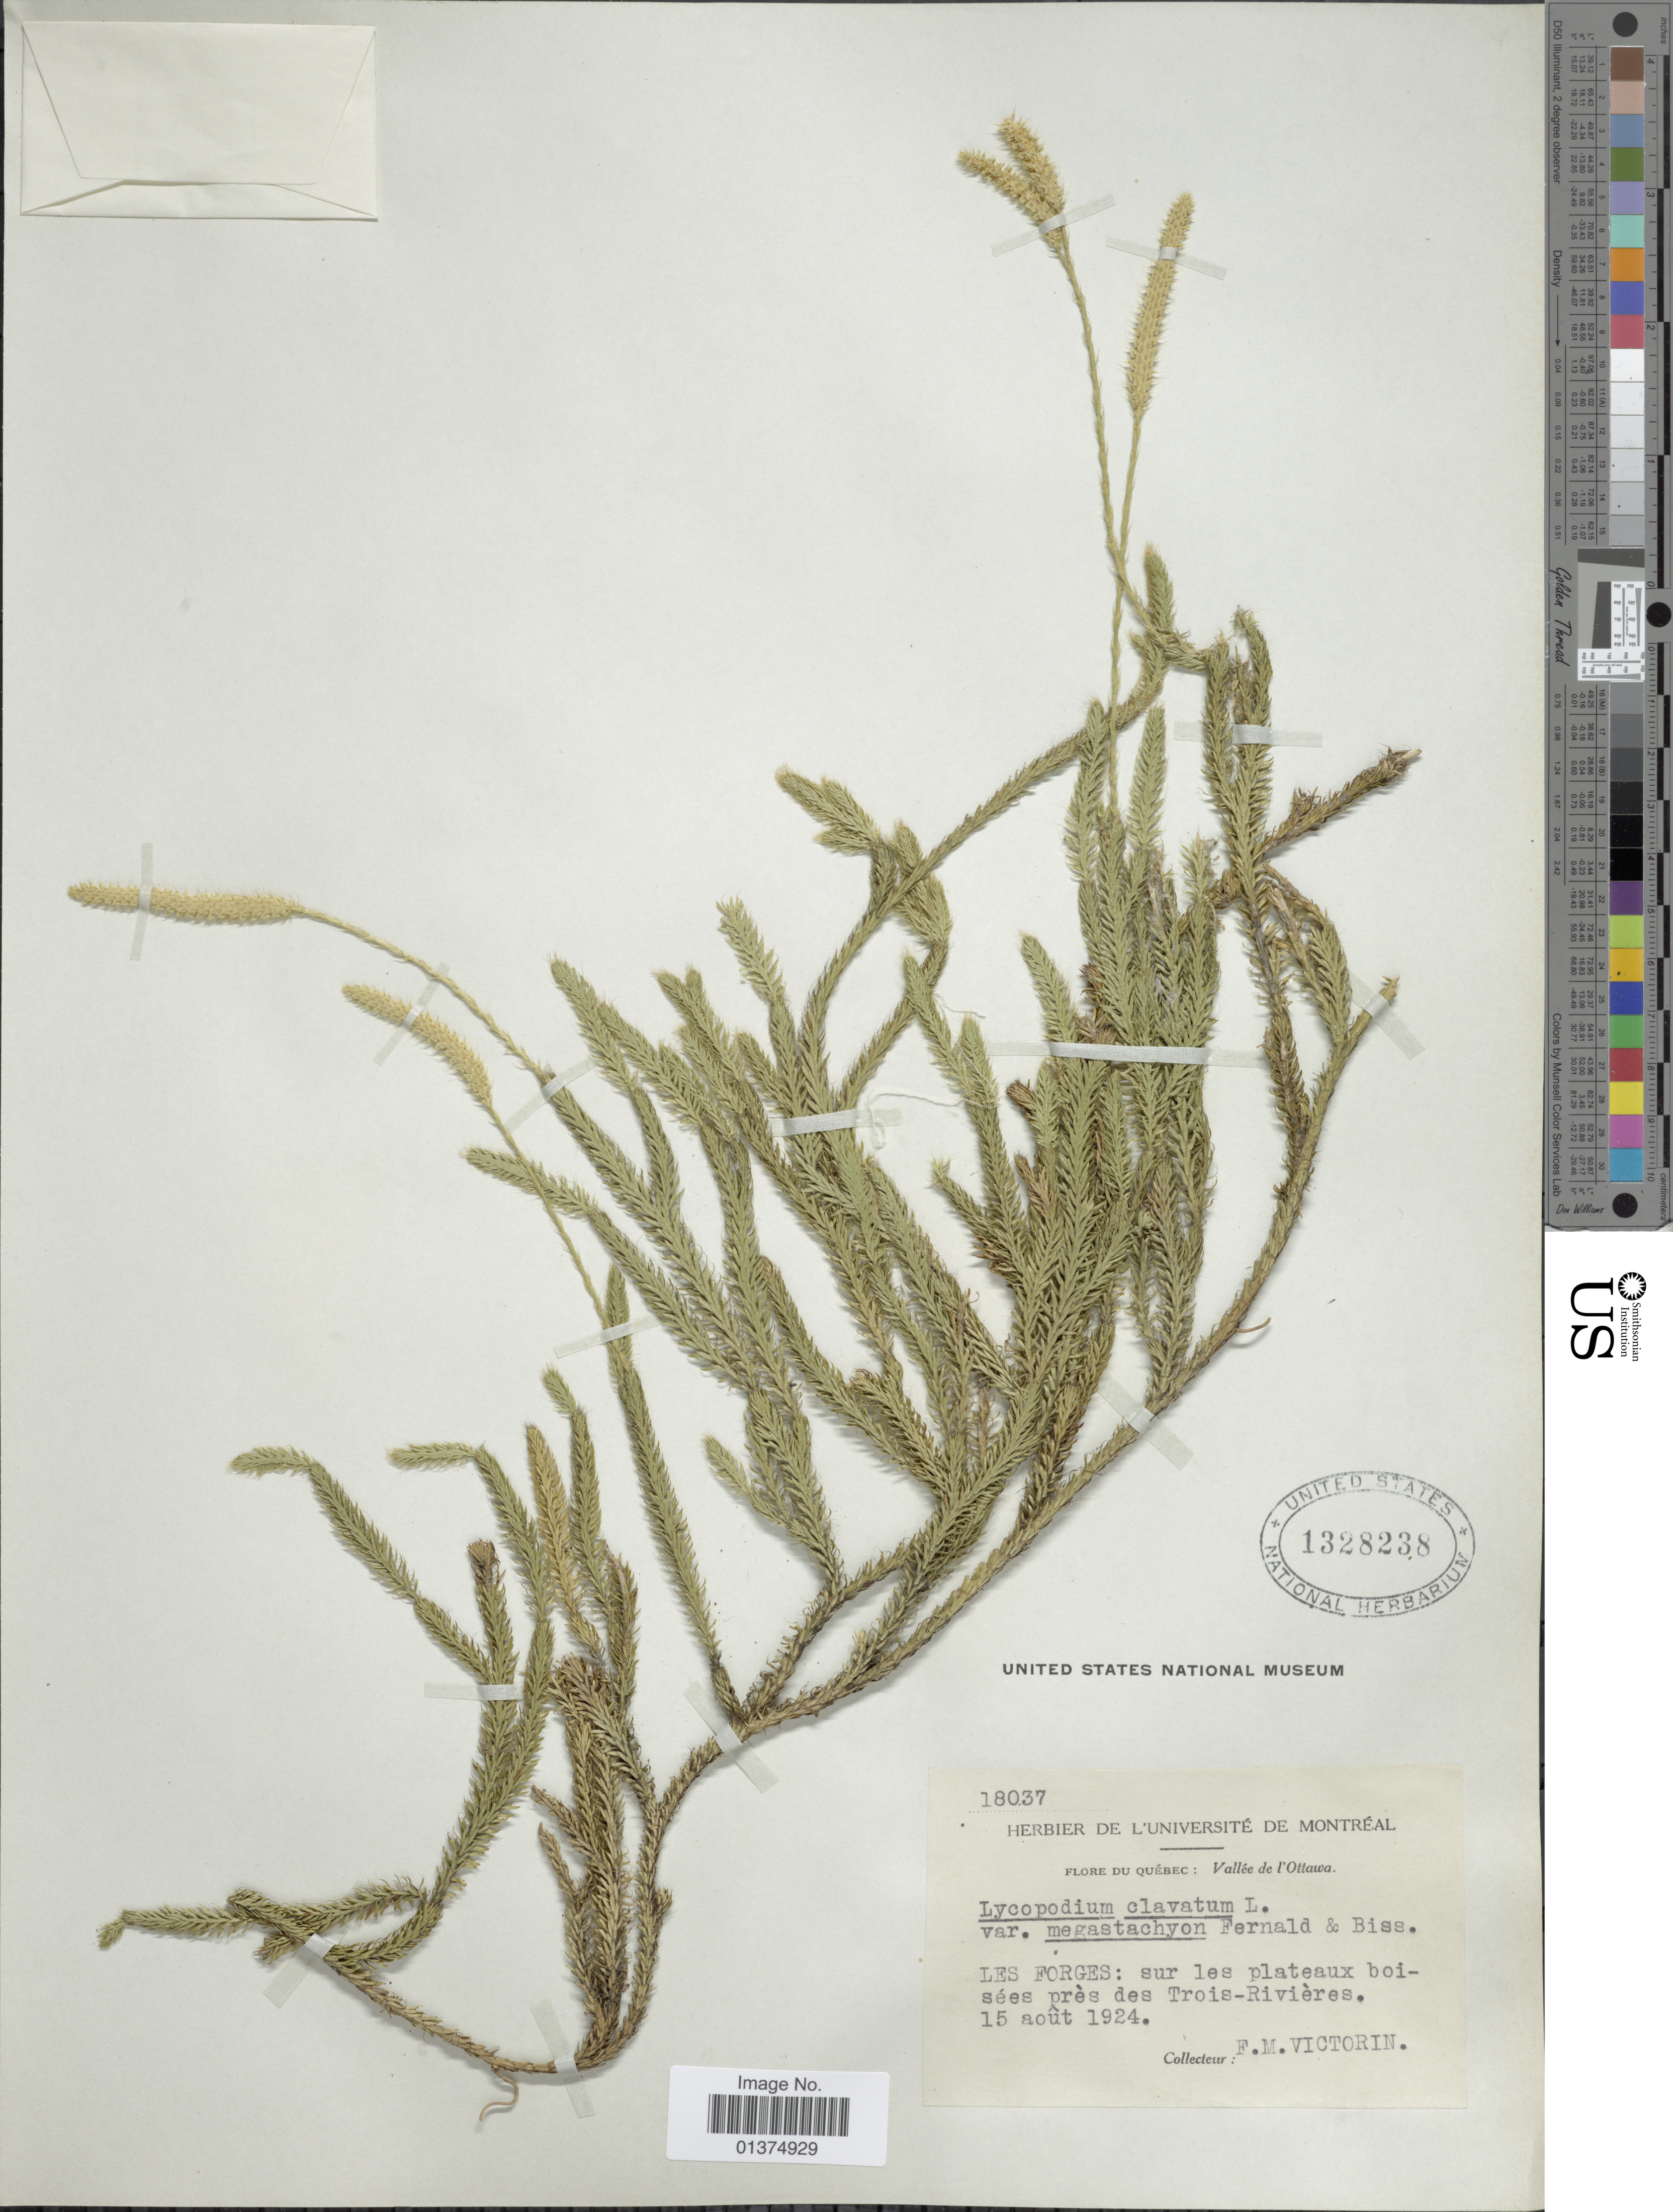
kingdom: Plantae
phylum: Tracheophyta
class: Lycopodiopsida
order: Lycopodiales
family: Lycopodiaceae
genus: Lycopodium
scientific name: Lycopodium lagopus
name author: Zinserl. ex Kuzen.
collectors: F. Victorin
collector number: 18037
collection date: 1924-08-15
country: Canada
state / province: Quebec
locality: Vallée de l'Ottawa, Les Forges: sur les plateaux boisées près des trois-Rivières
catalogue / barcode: US 1328238